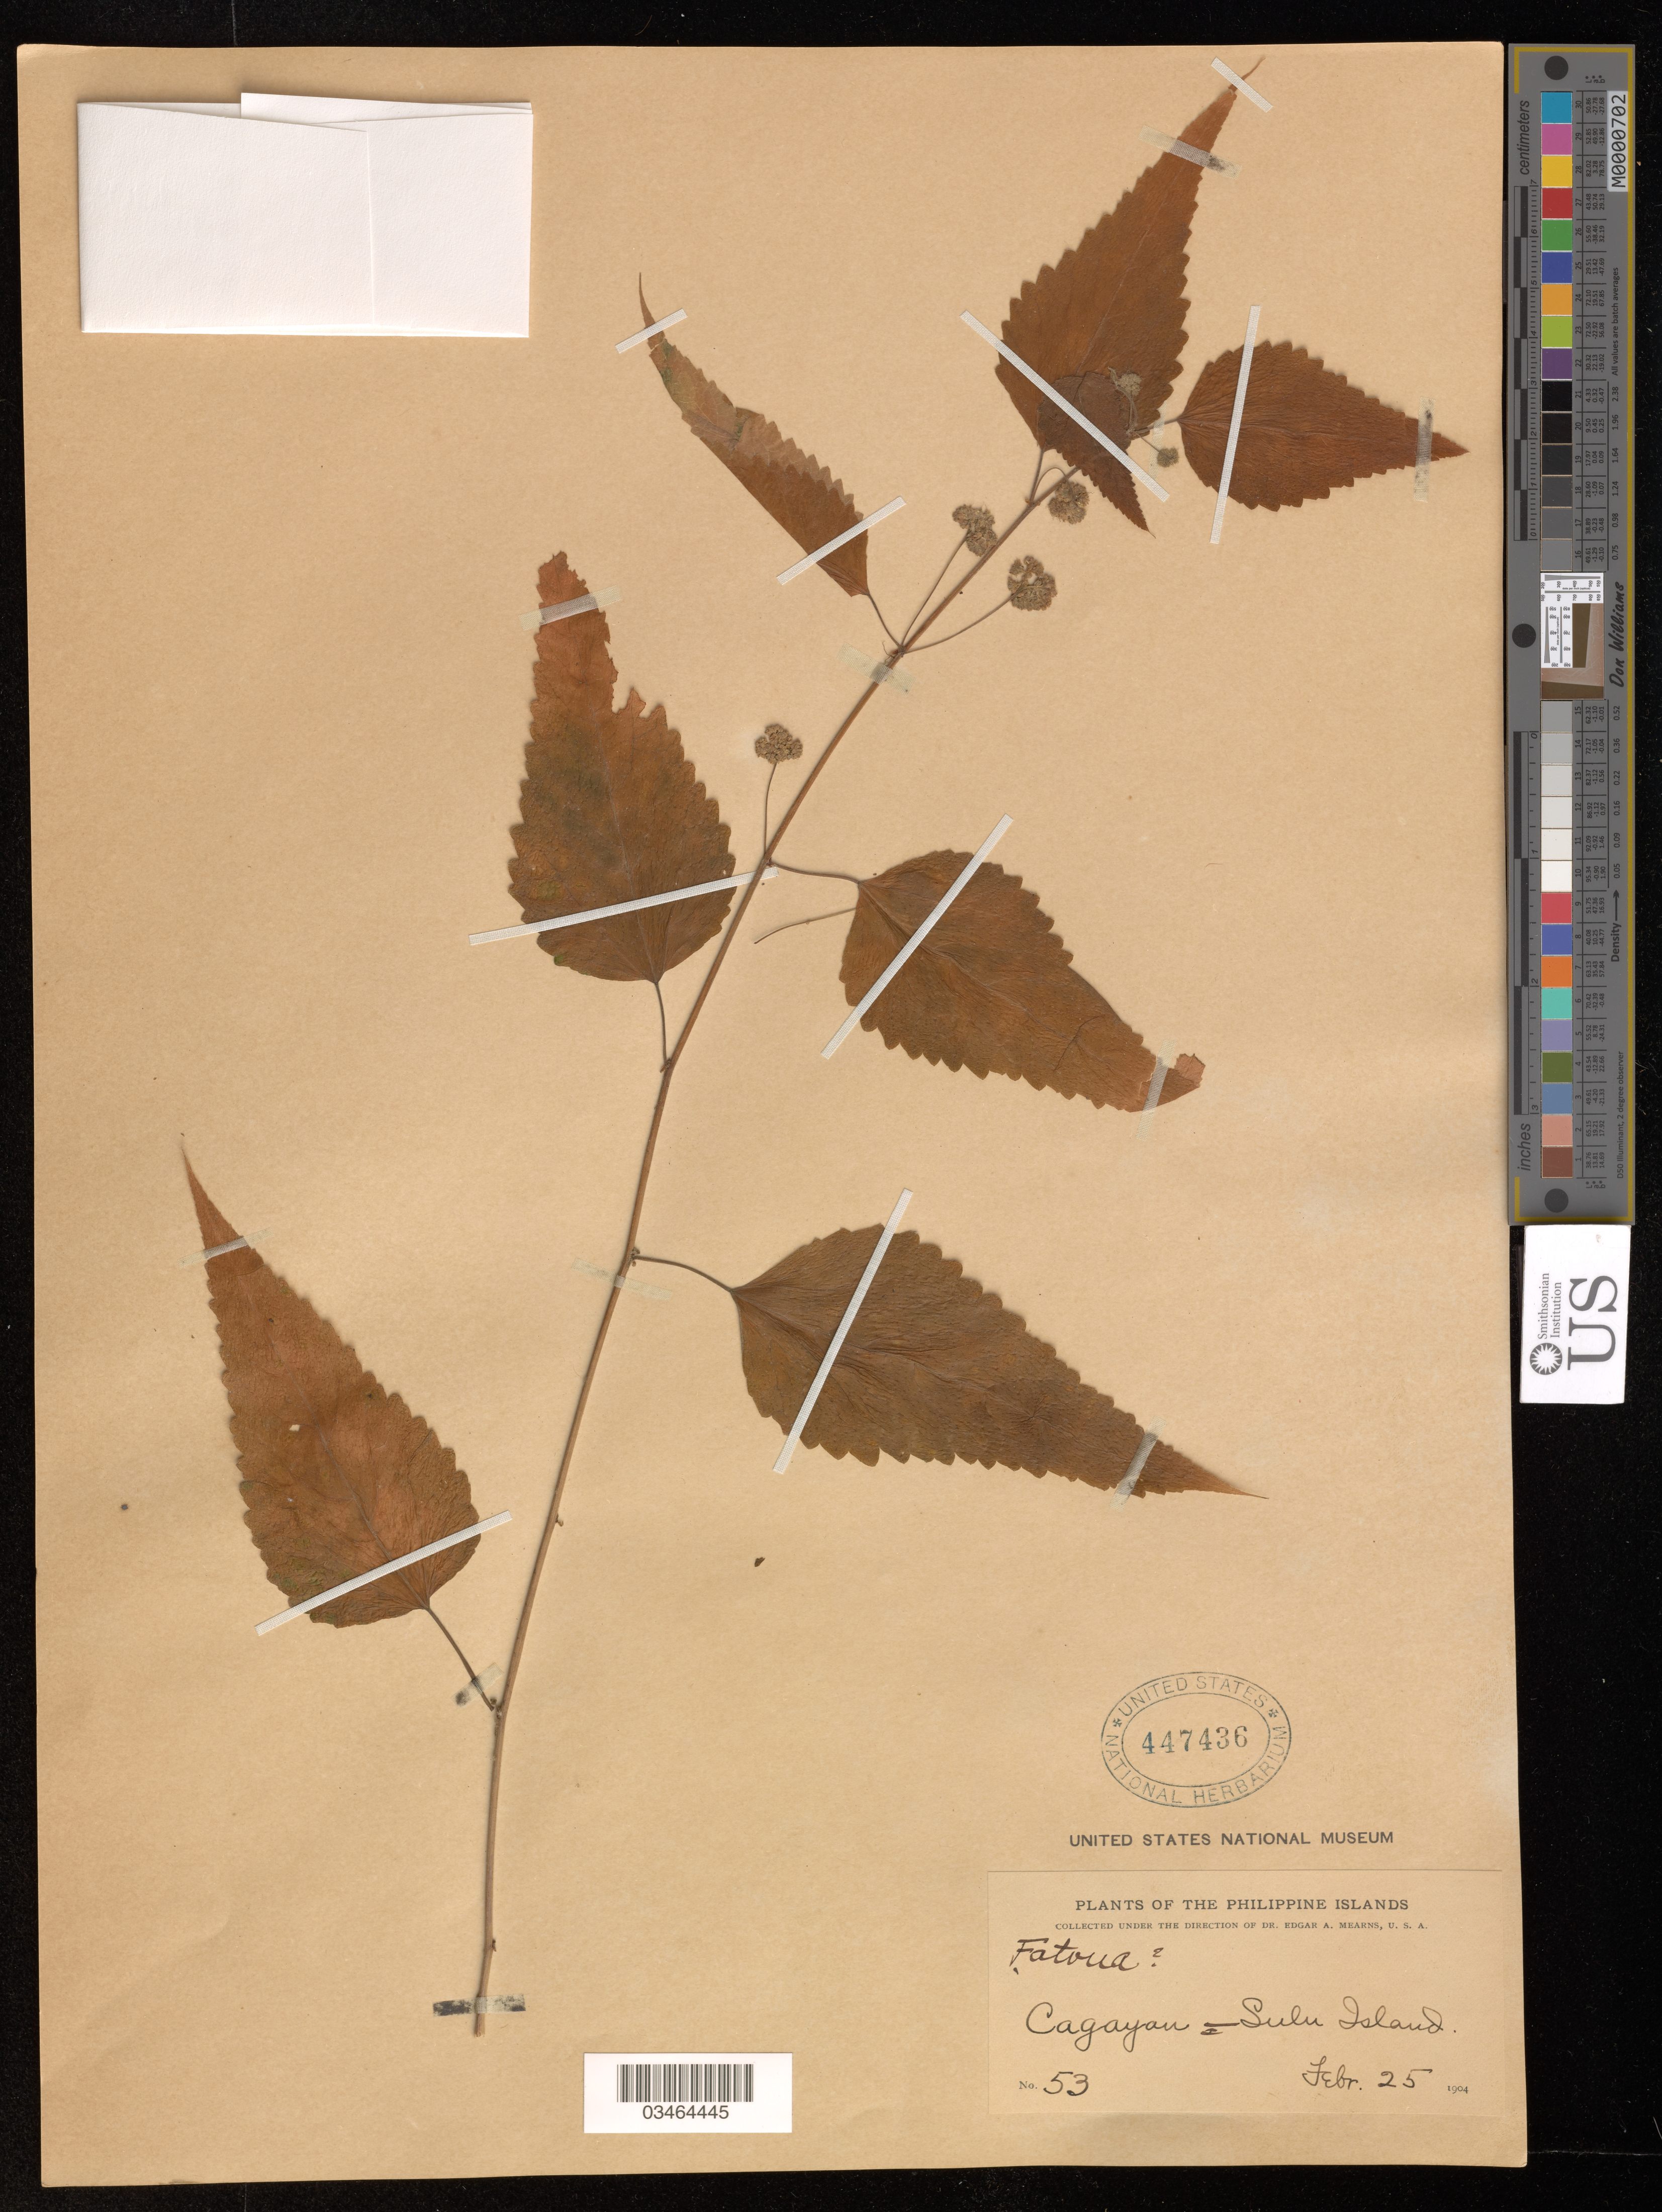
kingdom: Plantae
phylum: Tracheophyta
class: Magnoliopsida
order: Rosales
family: Moraceae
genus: Fatoua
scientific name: Fatoua sp.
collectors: E. A. Mearns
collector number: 53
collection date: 1904-02-25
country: Philippines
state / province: Cagayan Valley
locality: Cagayan - Sulu Island.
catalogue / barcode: US 447436